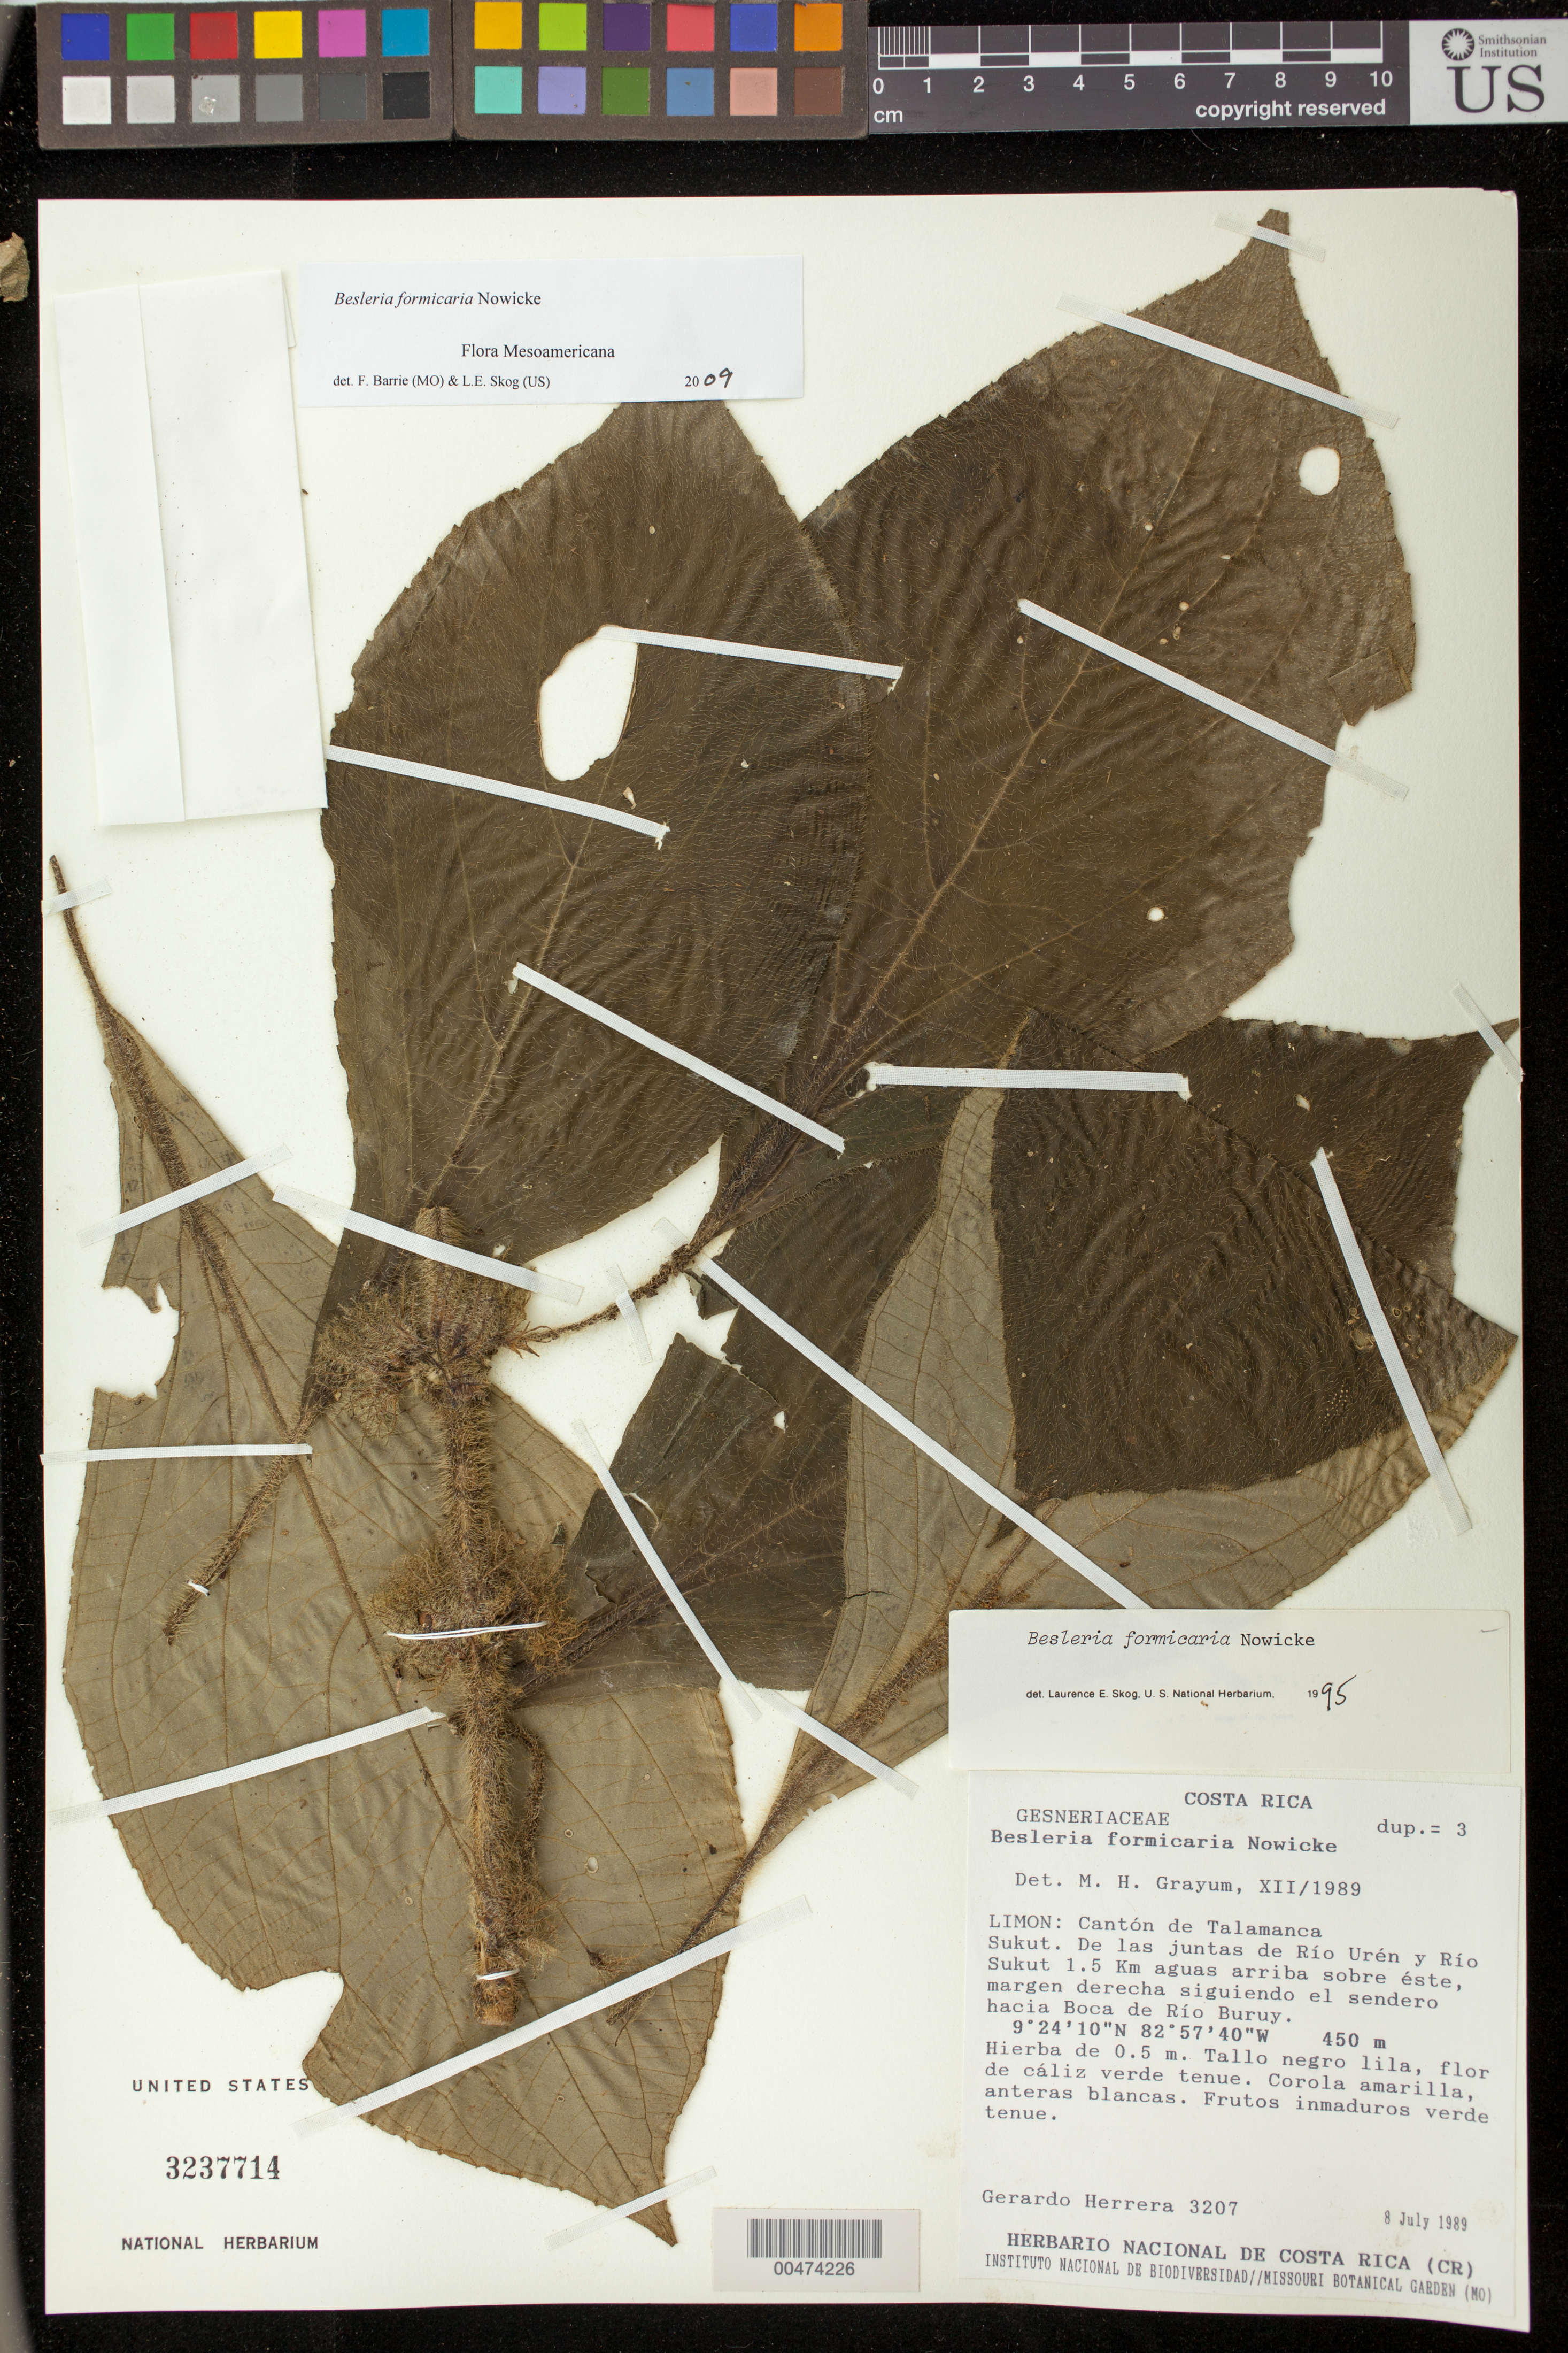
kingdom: Plantae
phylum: Tracheophyta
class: Magnoliopsida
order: Lamiales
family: Gesneriaceae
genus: Besleria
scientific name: Besleria formicaria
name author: Nowicke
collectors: G. Herrera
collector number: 3207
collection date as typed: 08 Jul 1989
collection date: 1989-07-08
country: Costa Rica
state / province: Limón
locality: Cantón Talamanca, Dist. Bratsi, De las juntas de Rio Uren y Rio Sukut 1.5 Km aguas arriba sobre este, margen derecha siguiendo el sendero hacia Boca de Rio Buruy.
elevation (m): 450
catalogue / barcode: US 3237714